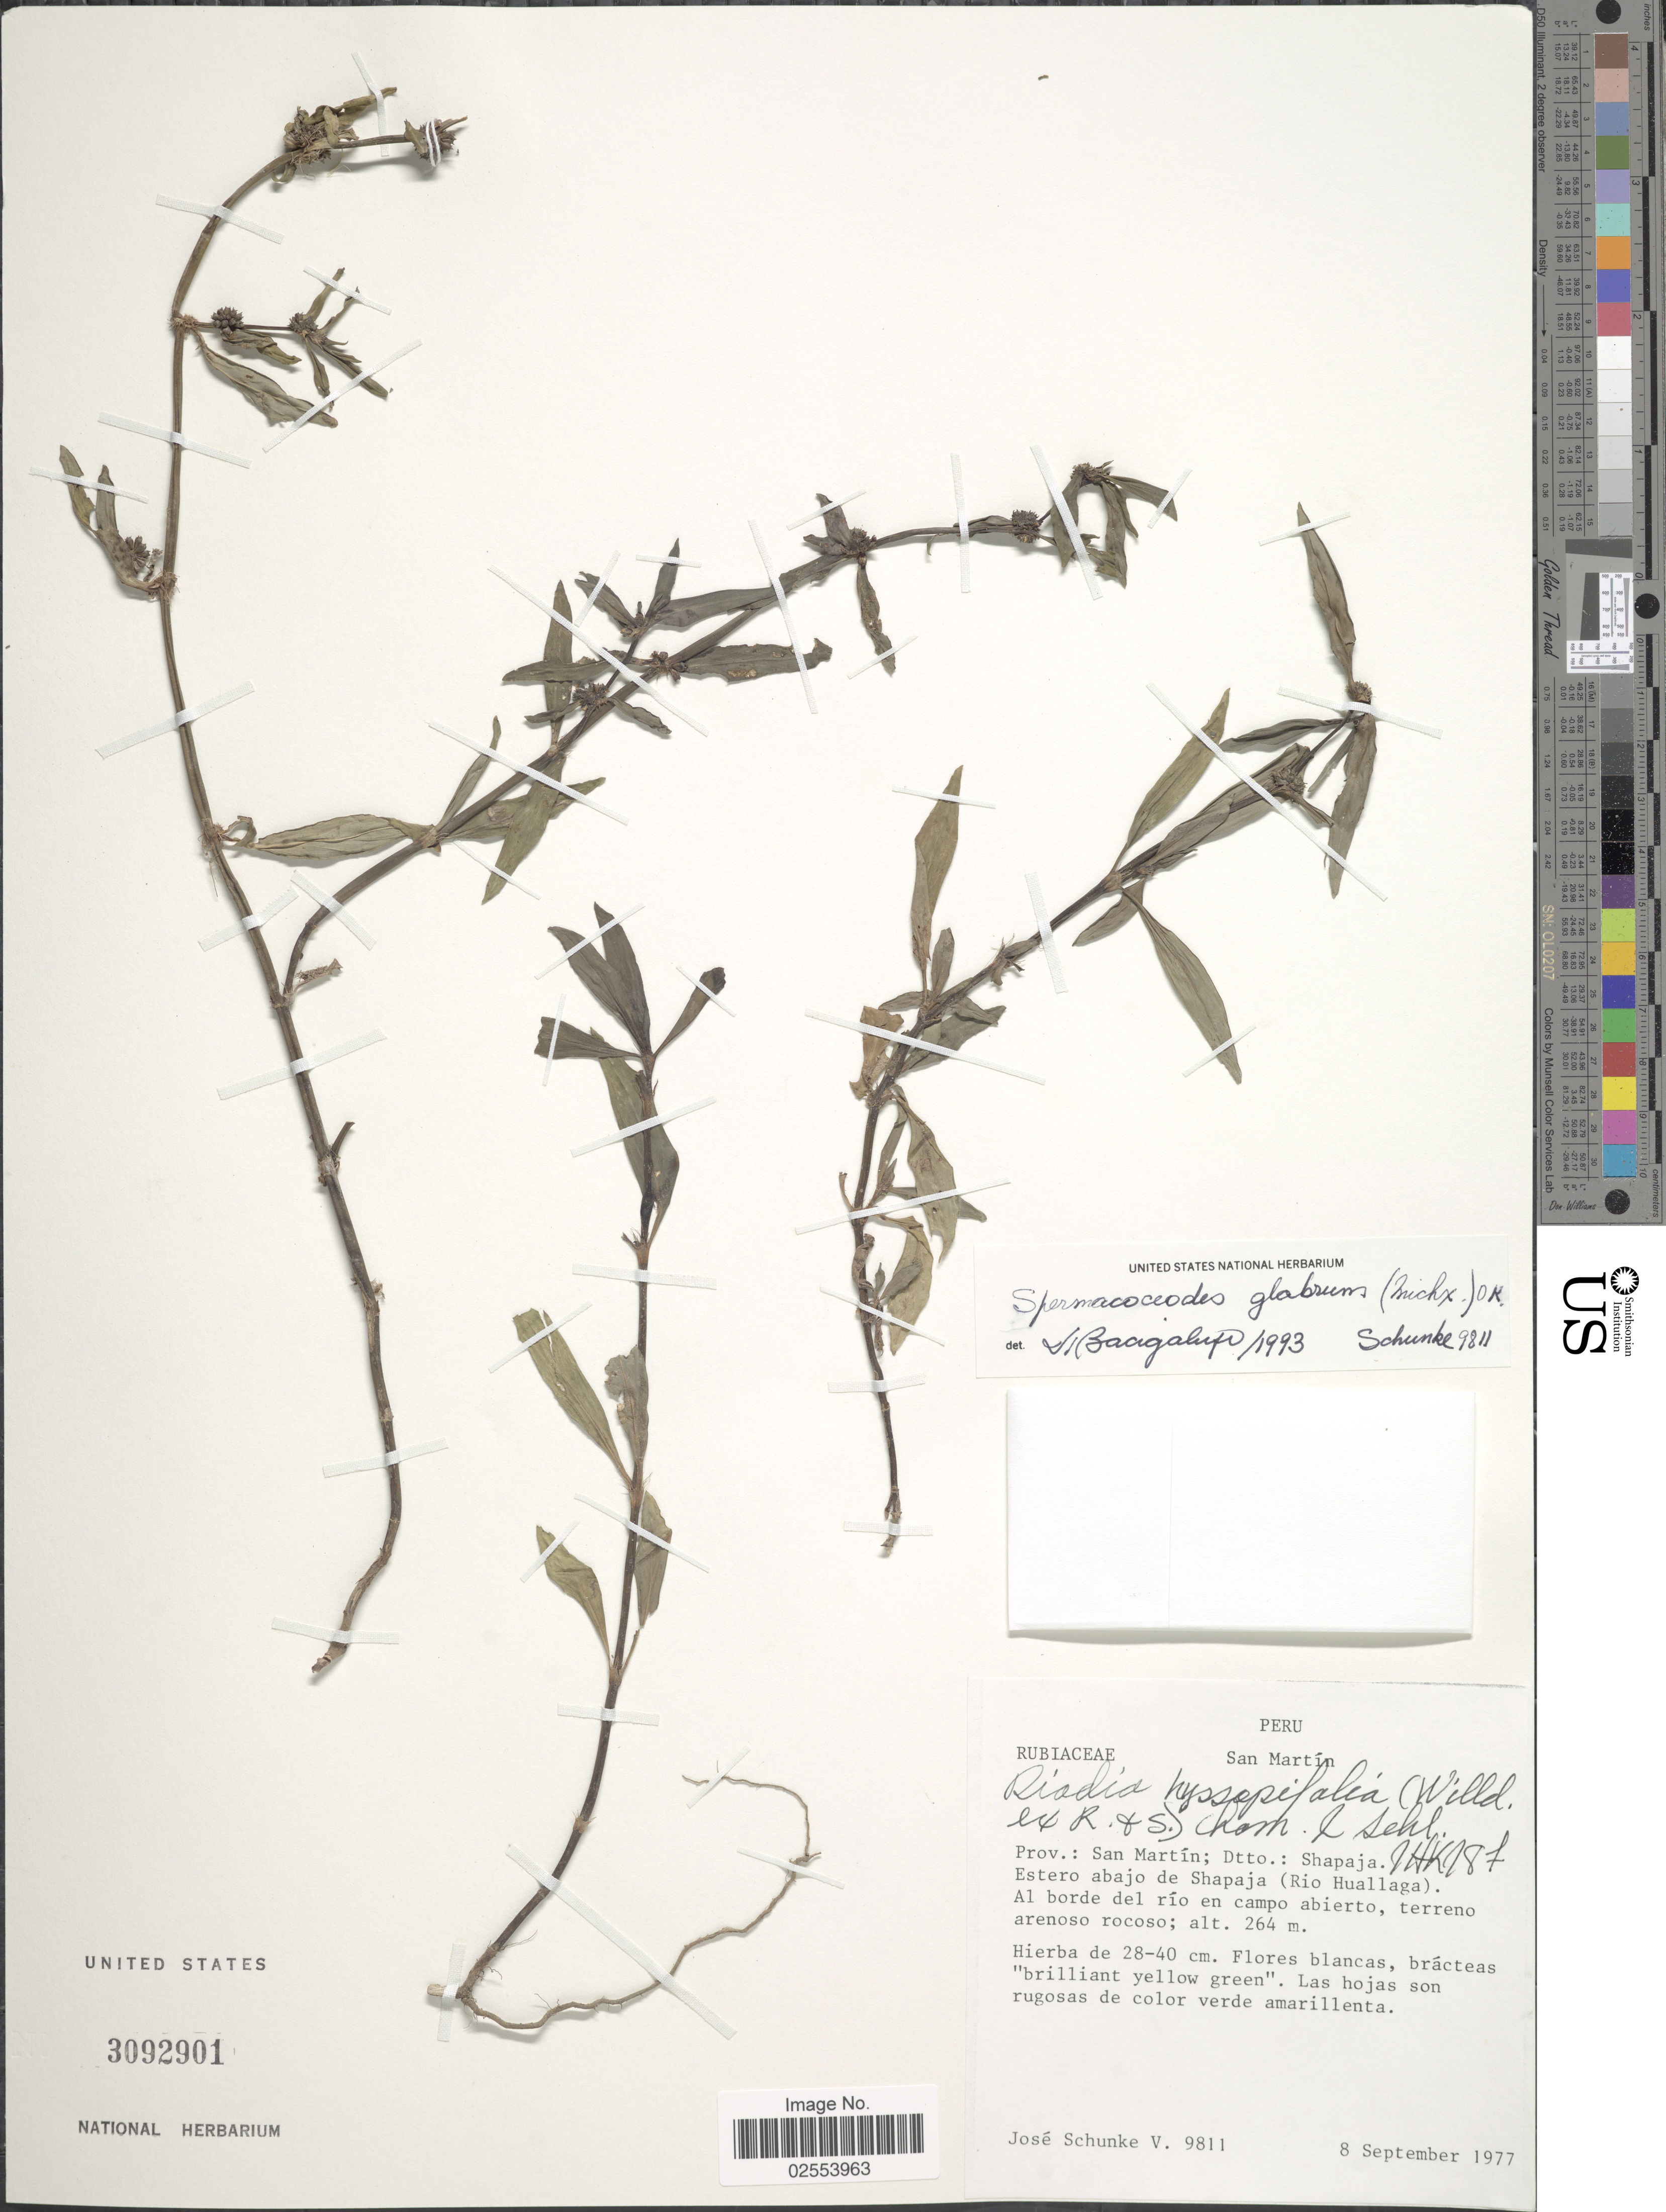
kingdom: Plantae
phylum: Tracheophyta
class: Magnoliopsida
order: Gentianales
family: Rubiaceae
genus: Spermacoce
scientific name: Spermacoce glabra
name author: Michx.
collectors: J. Schunke Vigo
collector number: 9811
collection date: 1977-09-08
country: Peru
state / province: San Martín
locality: Dpto.: Shapaja, Estero abajo de Shapaja (Rio Huallaga), al borde del rio en campo abierto.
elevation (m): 264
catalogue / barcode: US 3092901